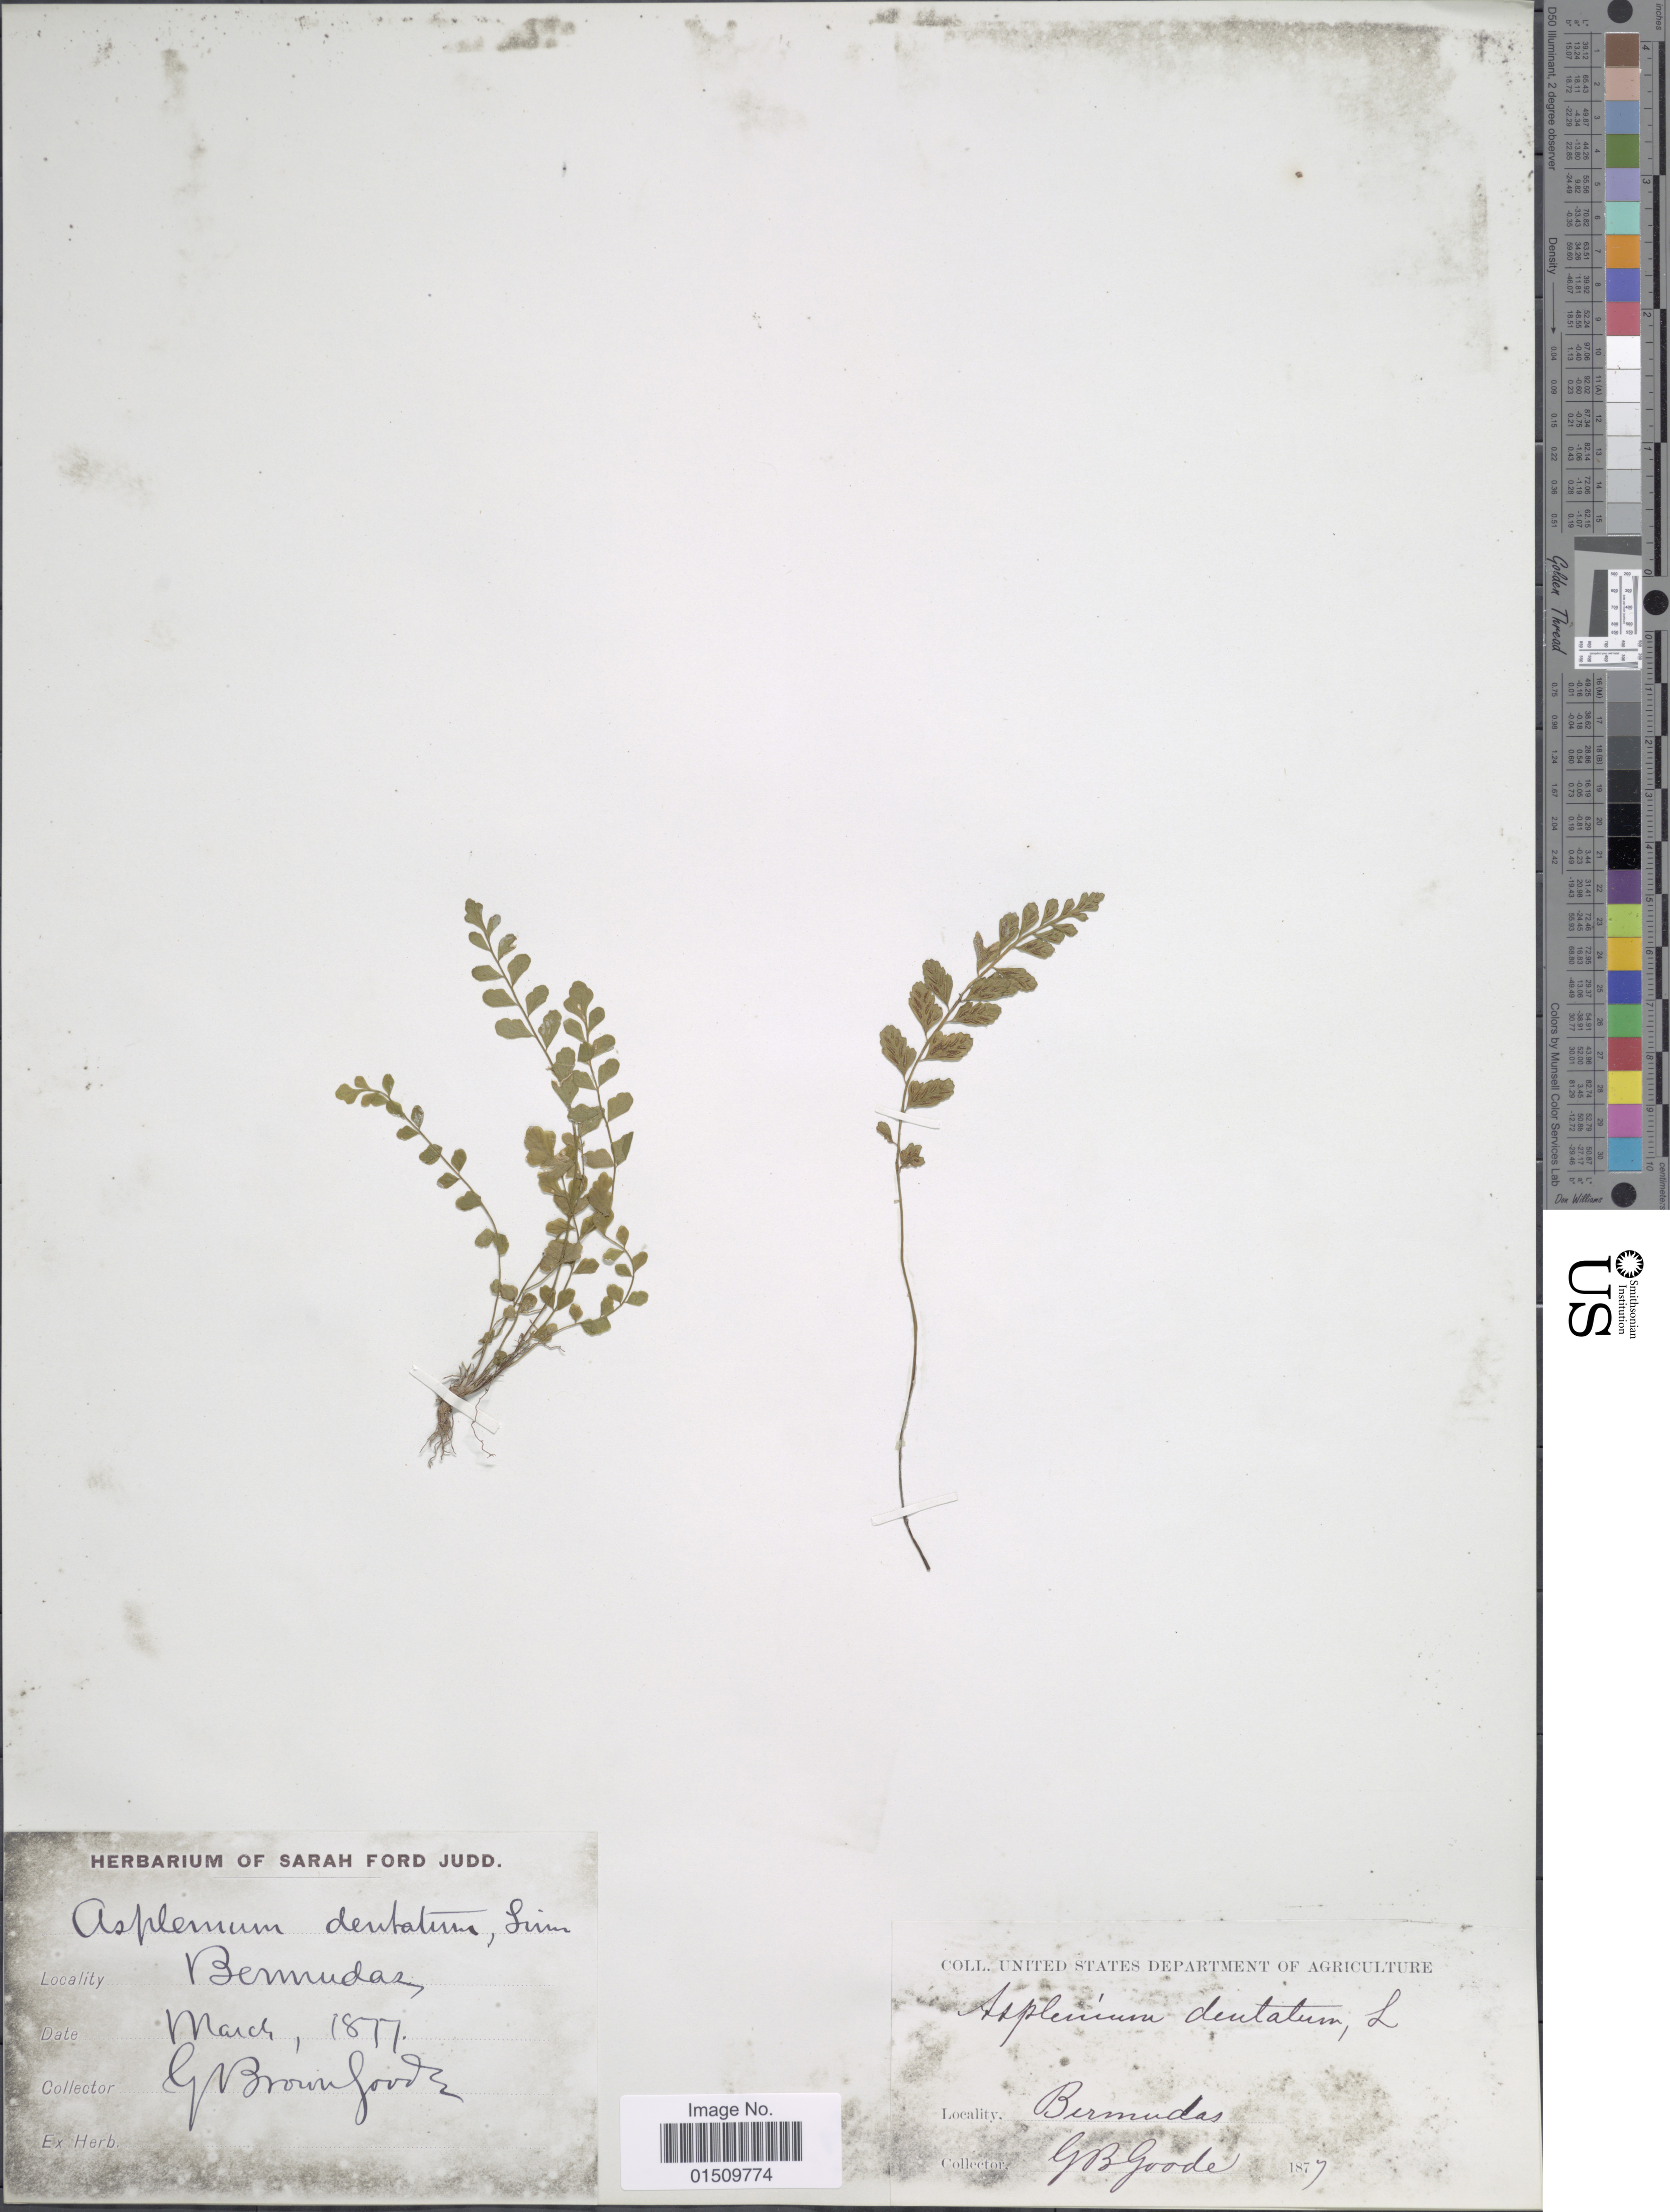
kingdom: Plantae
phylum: Tracheophyta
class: Polypodiopsida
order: Polypodiales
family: Aspleniaceae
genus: Asplenium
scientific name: Asplenium trichomanes-dentatum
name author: L.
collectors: G. Goode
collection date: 1877-03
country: Bermuda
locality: Bermudas.